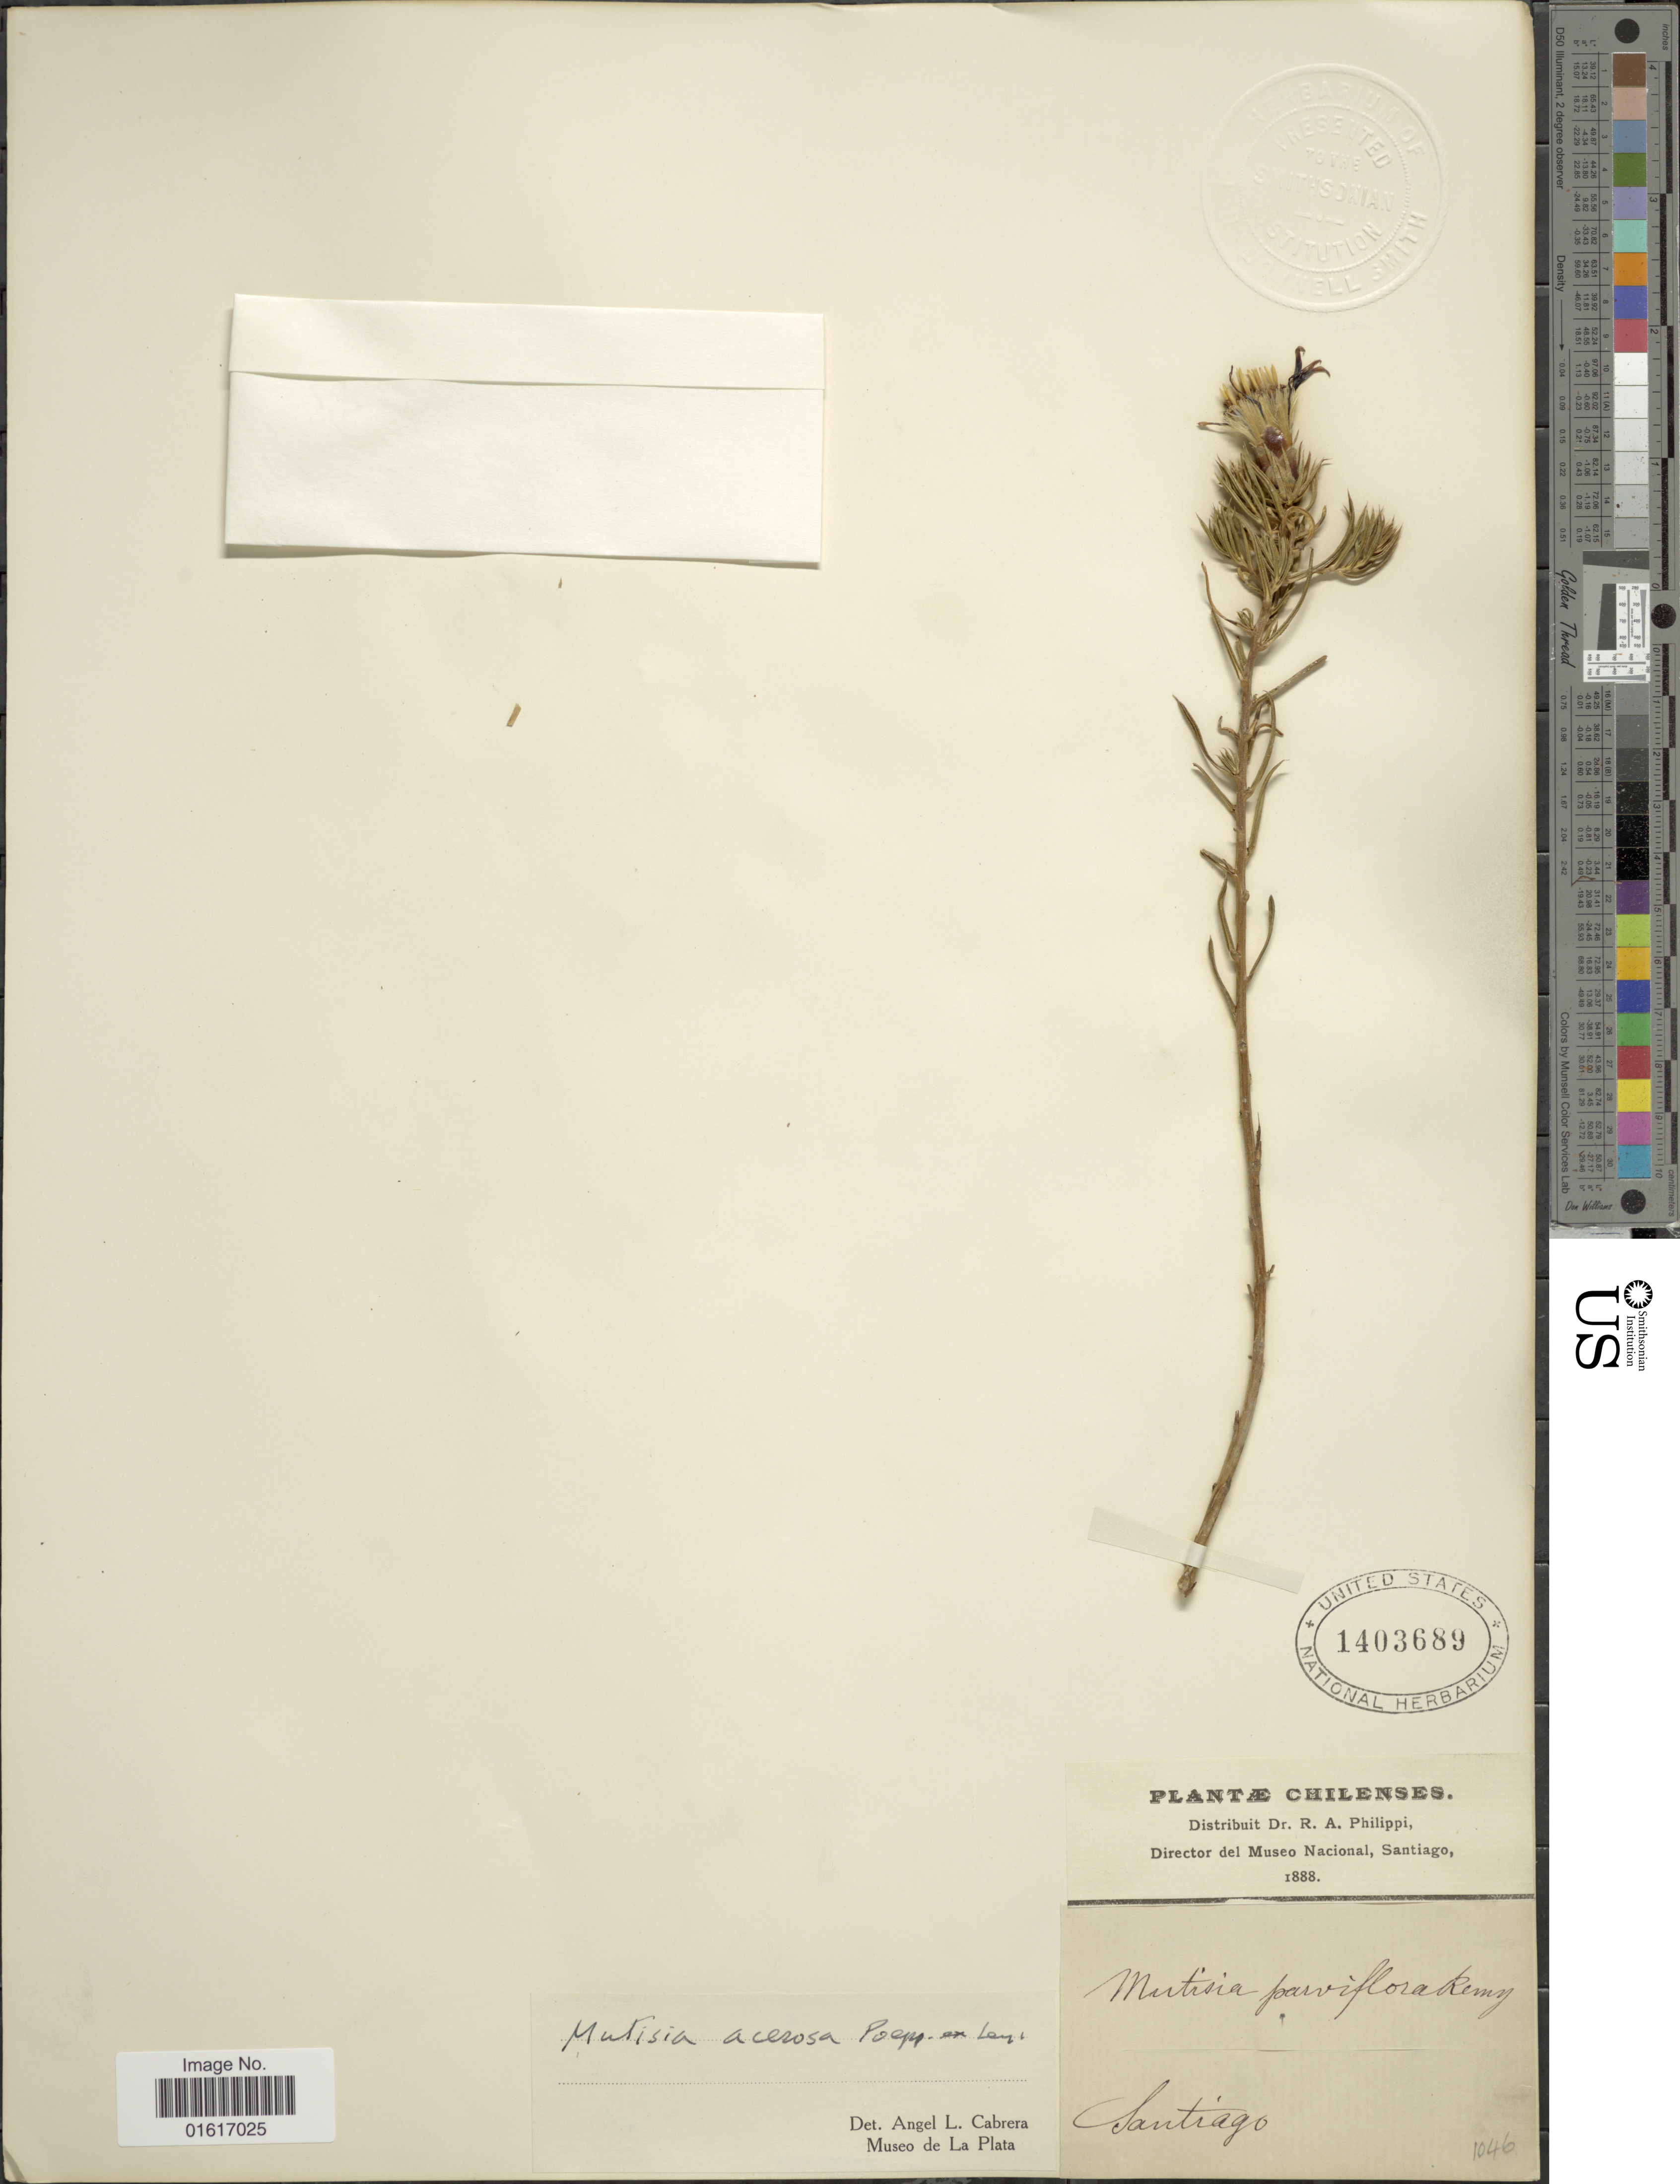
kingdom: Plantae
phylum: Tracheophyta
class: Magnoliopsida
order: Asterales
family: Asteraceae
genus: Mutisia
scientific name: Mutisia acerosa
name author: Poepp. ex Less.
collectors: R. A. Philippi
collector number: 1046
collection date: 1888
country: Chile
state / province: Región Metropolitana (RM)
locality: Santiago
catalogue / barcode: US 1403689